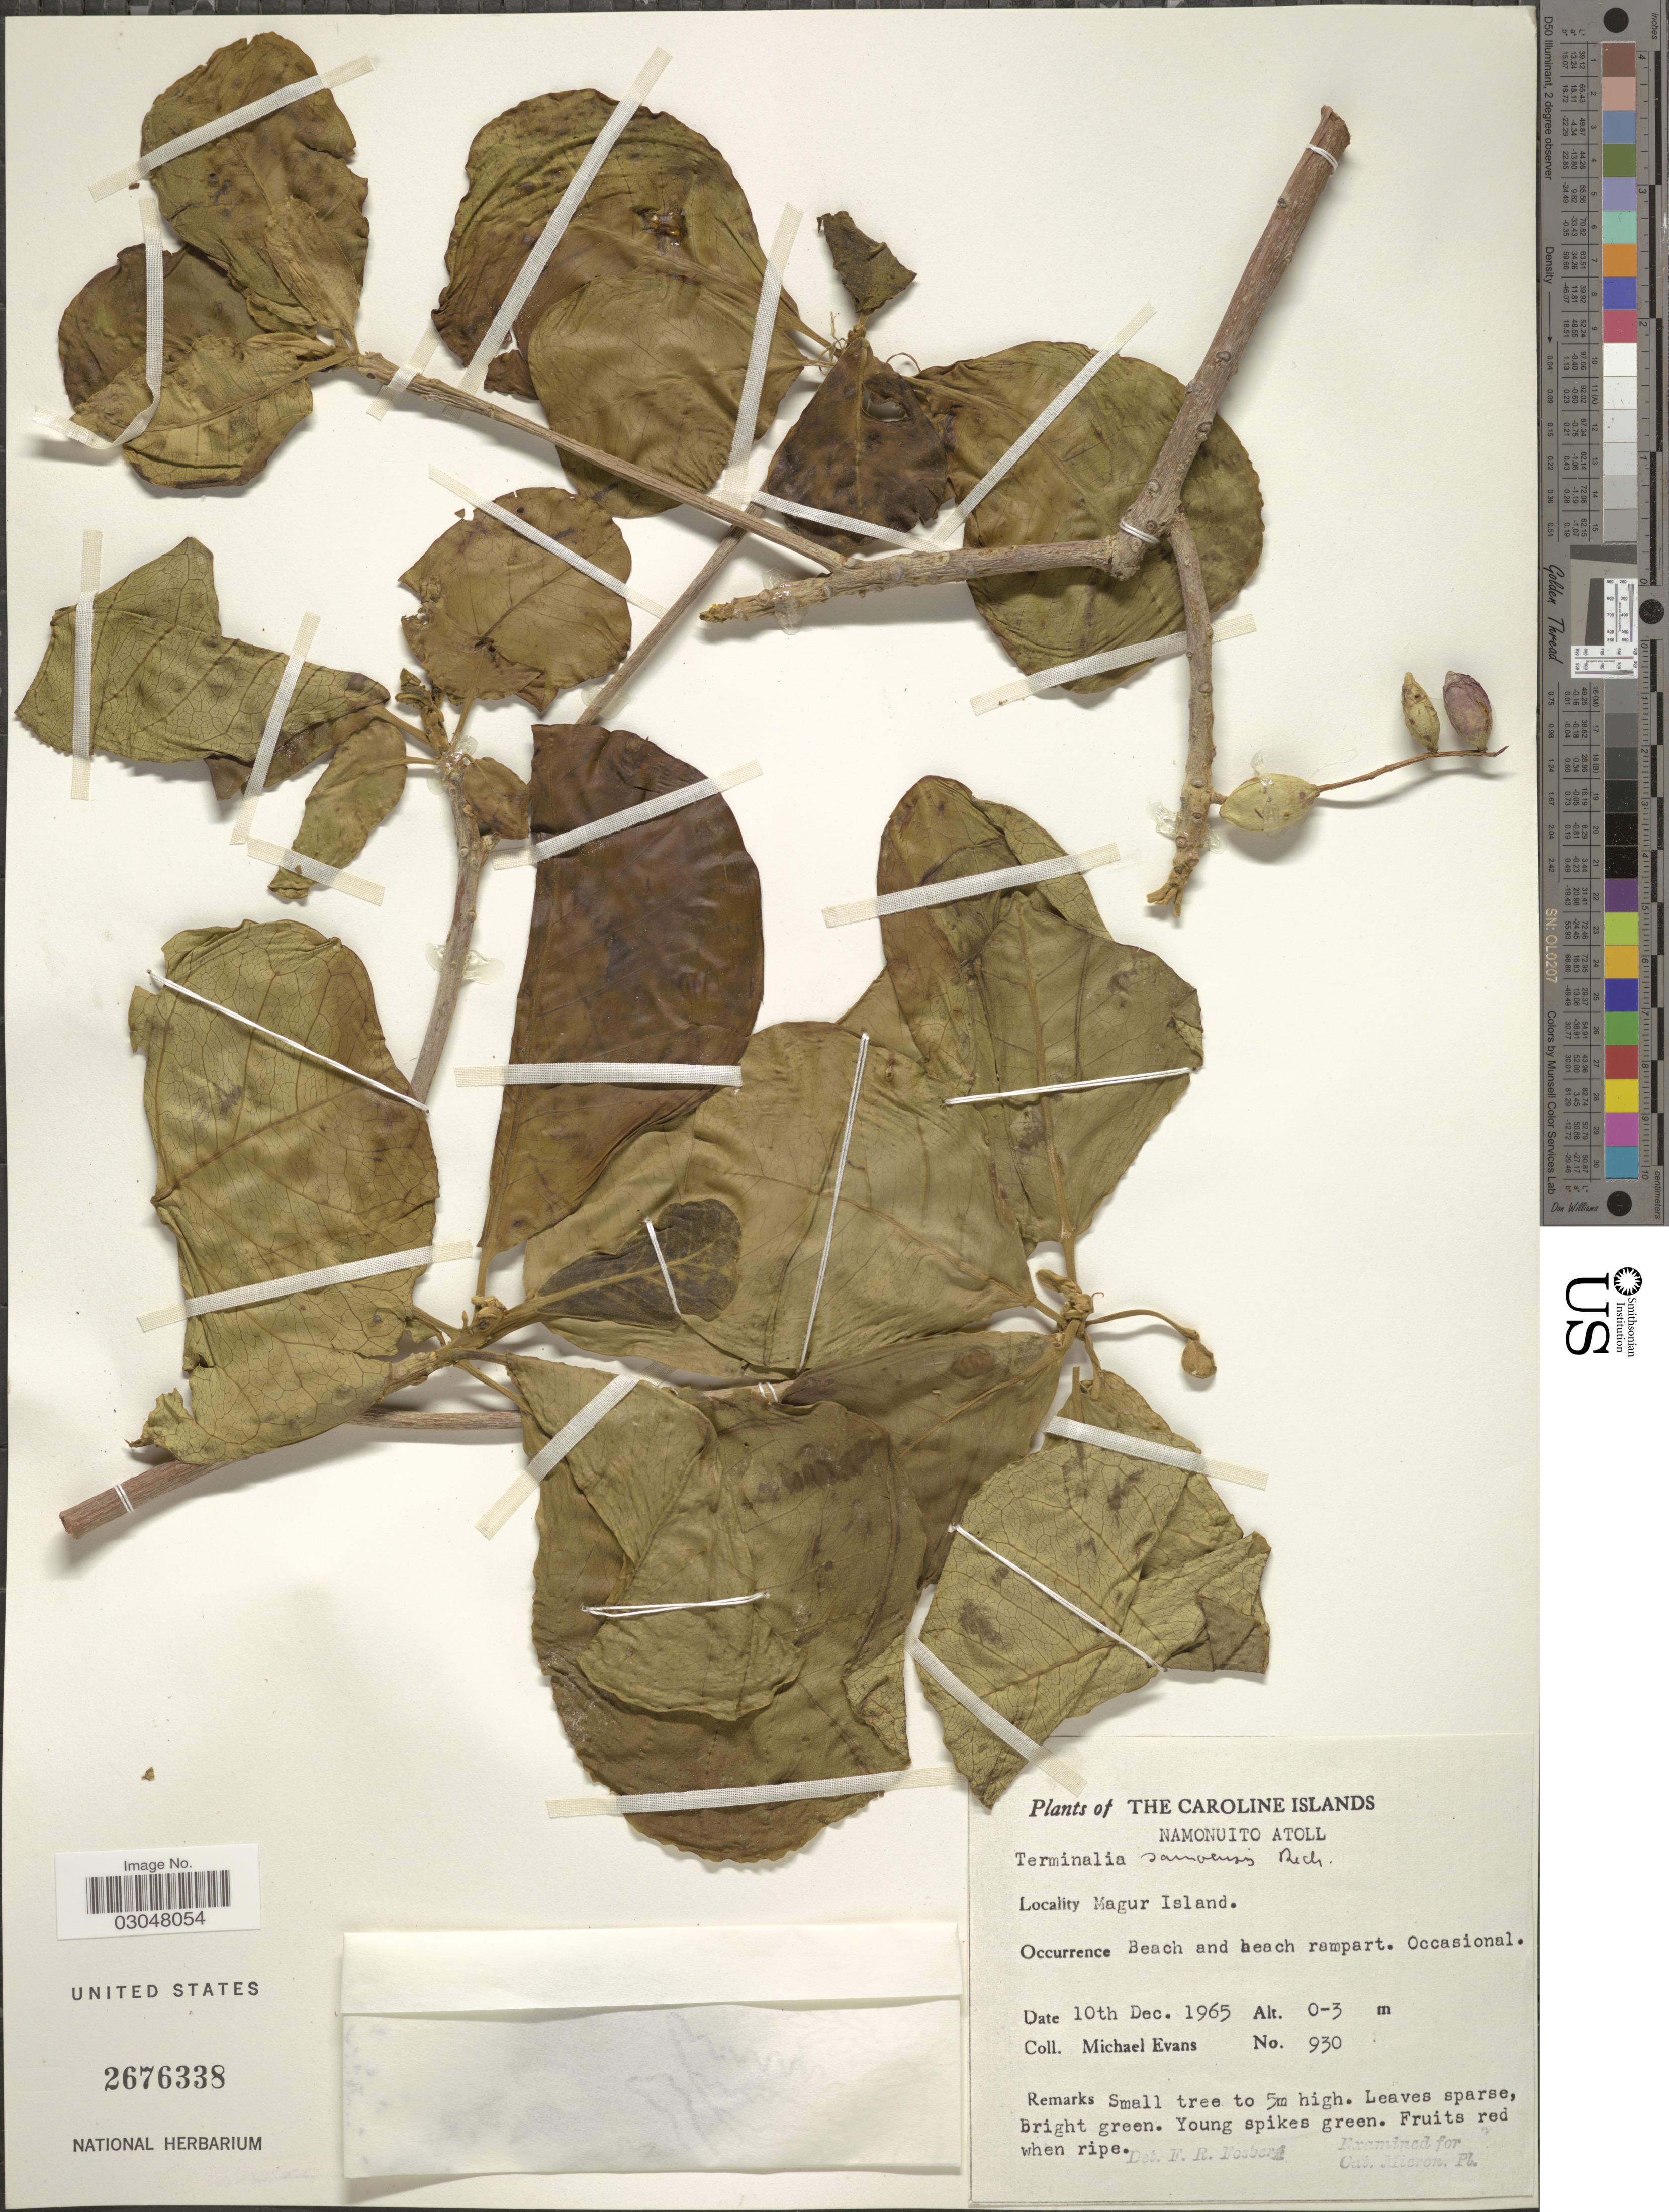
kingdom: Plantae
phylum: Tracheophyta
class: Magnoliopsida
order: Myrtales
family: Combretaceae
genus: Terminalia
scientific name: Terminalia samoensis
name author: Rech.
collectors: M. Evans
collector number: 930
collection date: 1965-12-10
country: Micronesia, Federated States of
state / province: Truk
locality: The Caroline Islands. Namonuito Atoll. Magur Island.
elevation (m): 0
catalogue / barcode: US 2676338